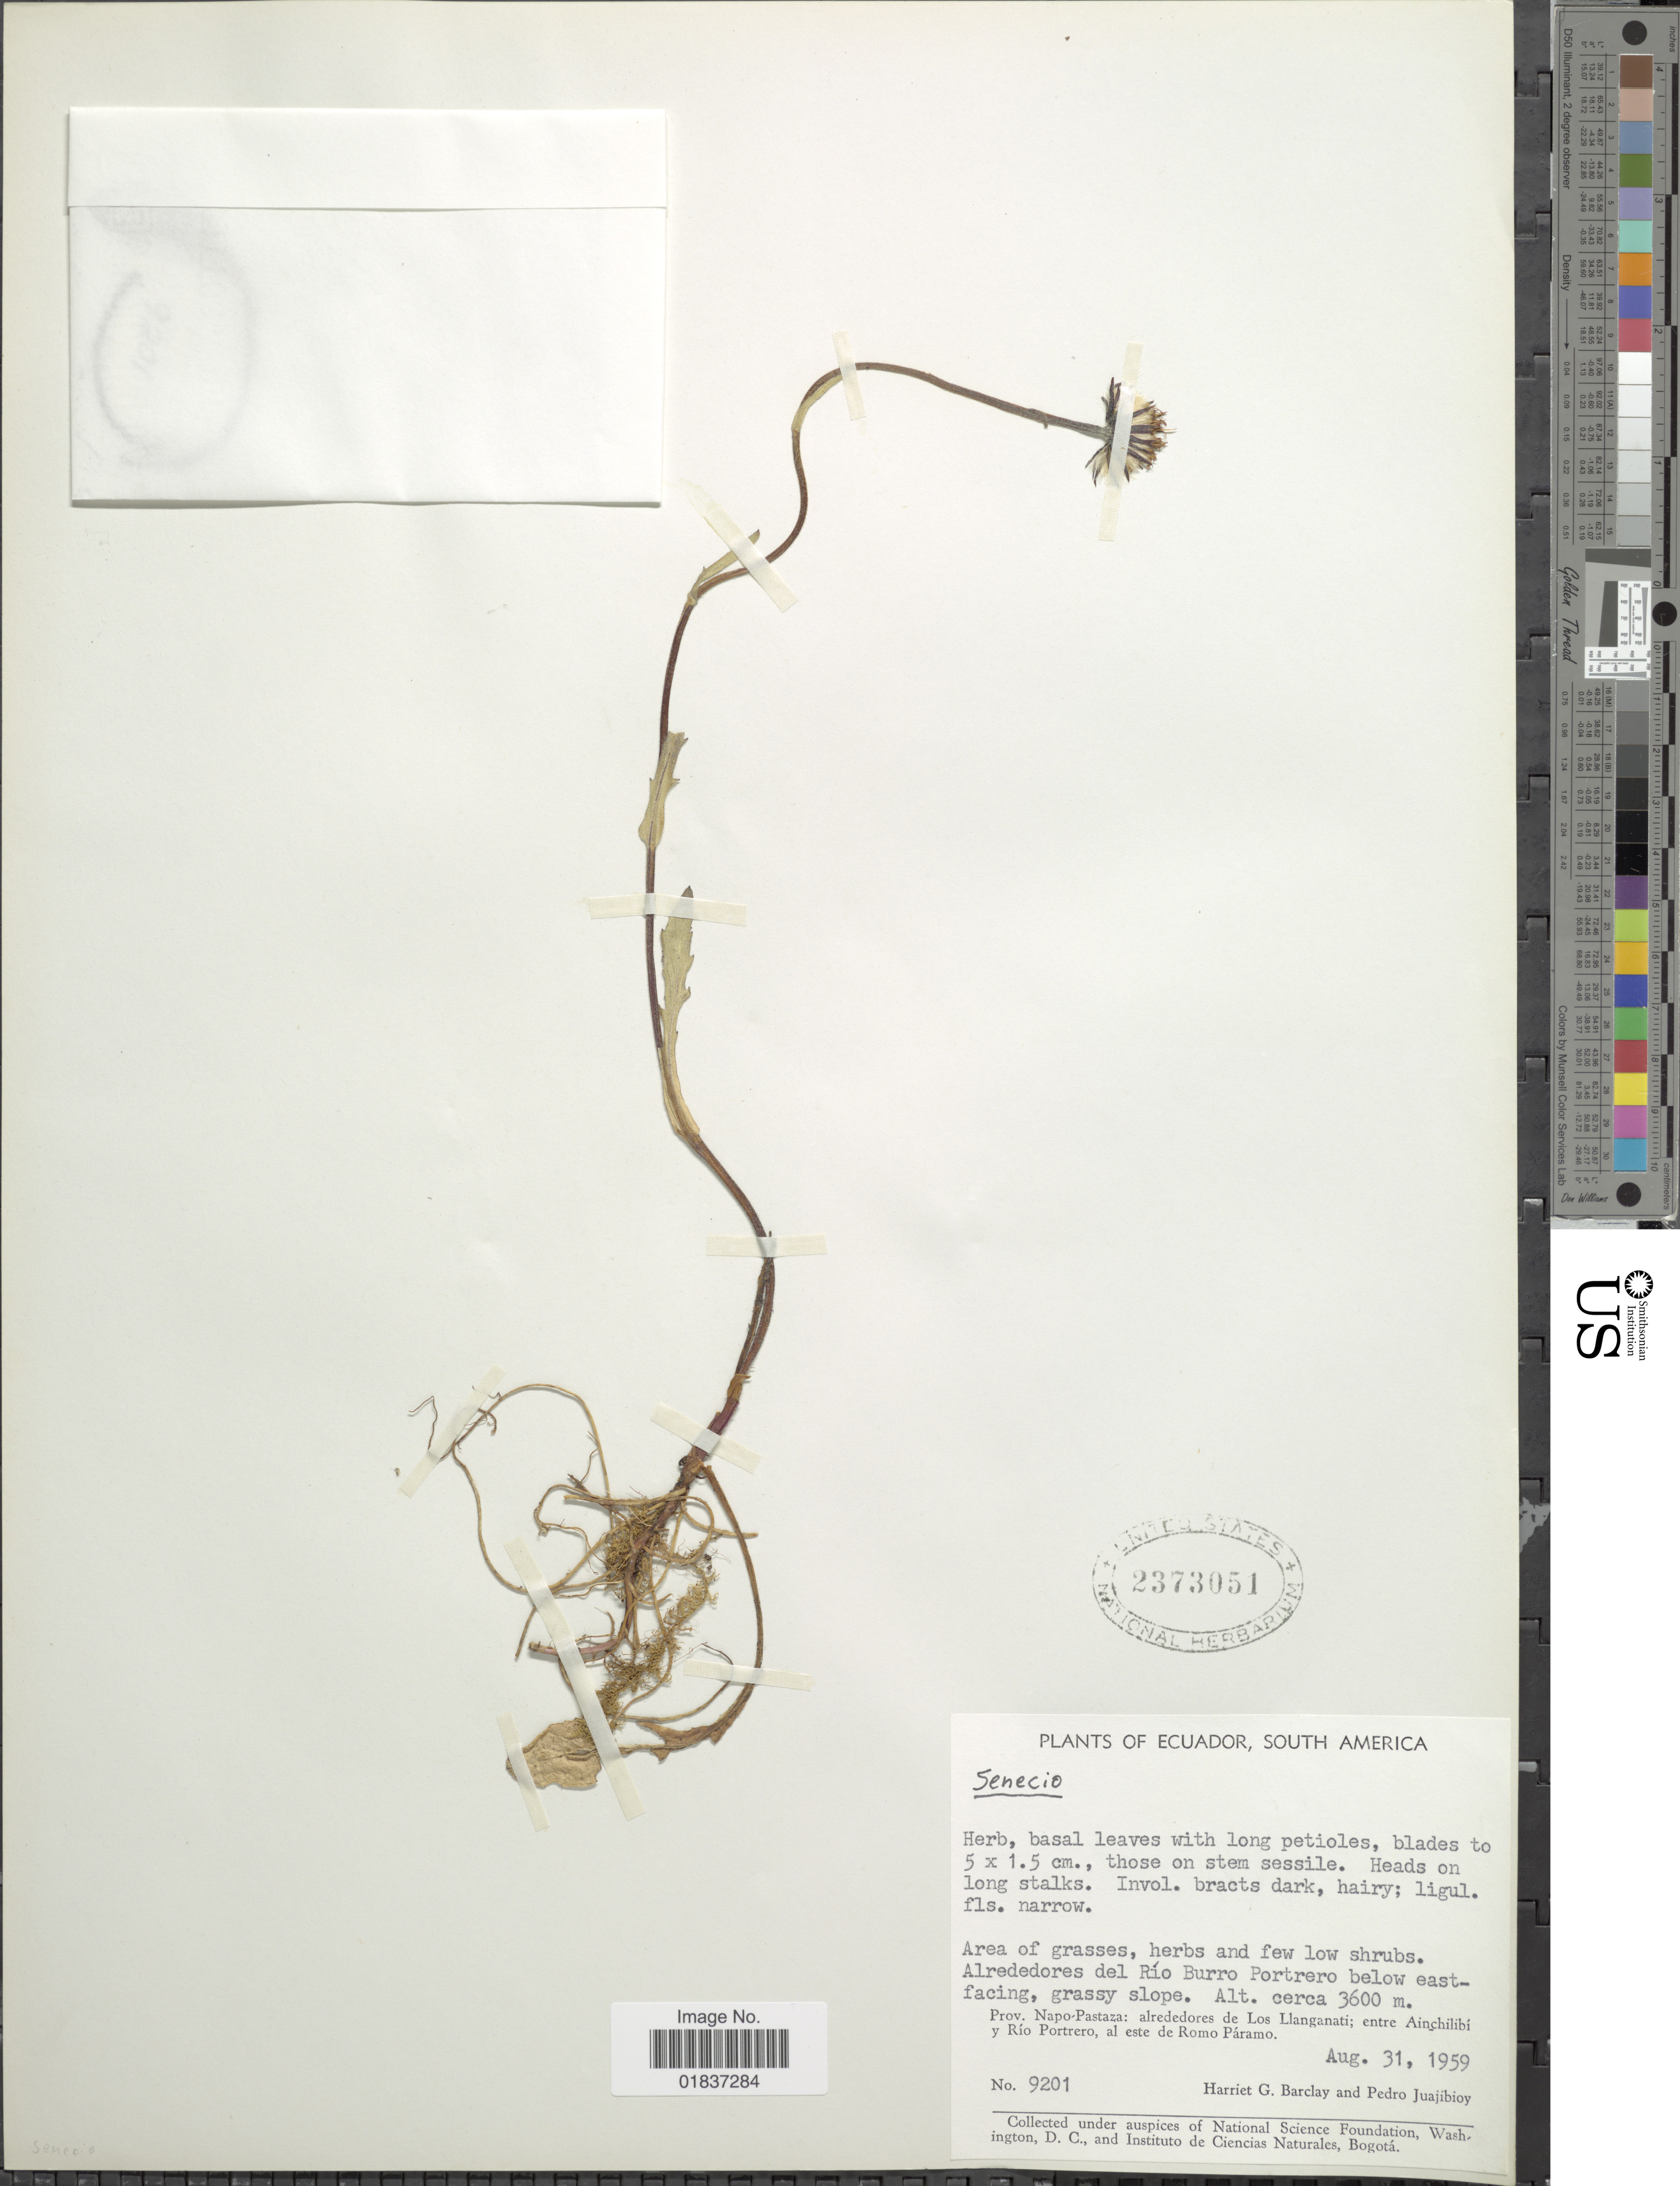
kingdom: Plantae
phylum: Tracheophyta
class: Magnoliopsida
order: Asterales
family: Asteraceae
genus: Senecio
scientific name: Senecio sp.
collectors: H. G. Barclay & P. Juajibioy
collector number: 9201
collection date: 1959-08-31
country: Ecuador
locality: Alrededores del Rio Burro Portrero below east-facing, grassy slope. Prov. Napo-Pastaza: alrededores de Los Llanganati; entre Ainchilibi y Rio Portrero, al este de Romo Paramo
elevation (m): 3600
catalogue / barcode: US 2373051